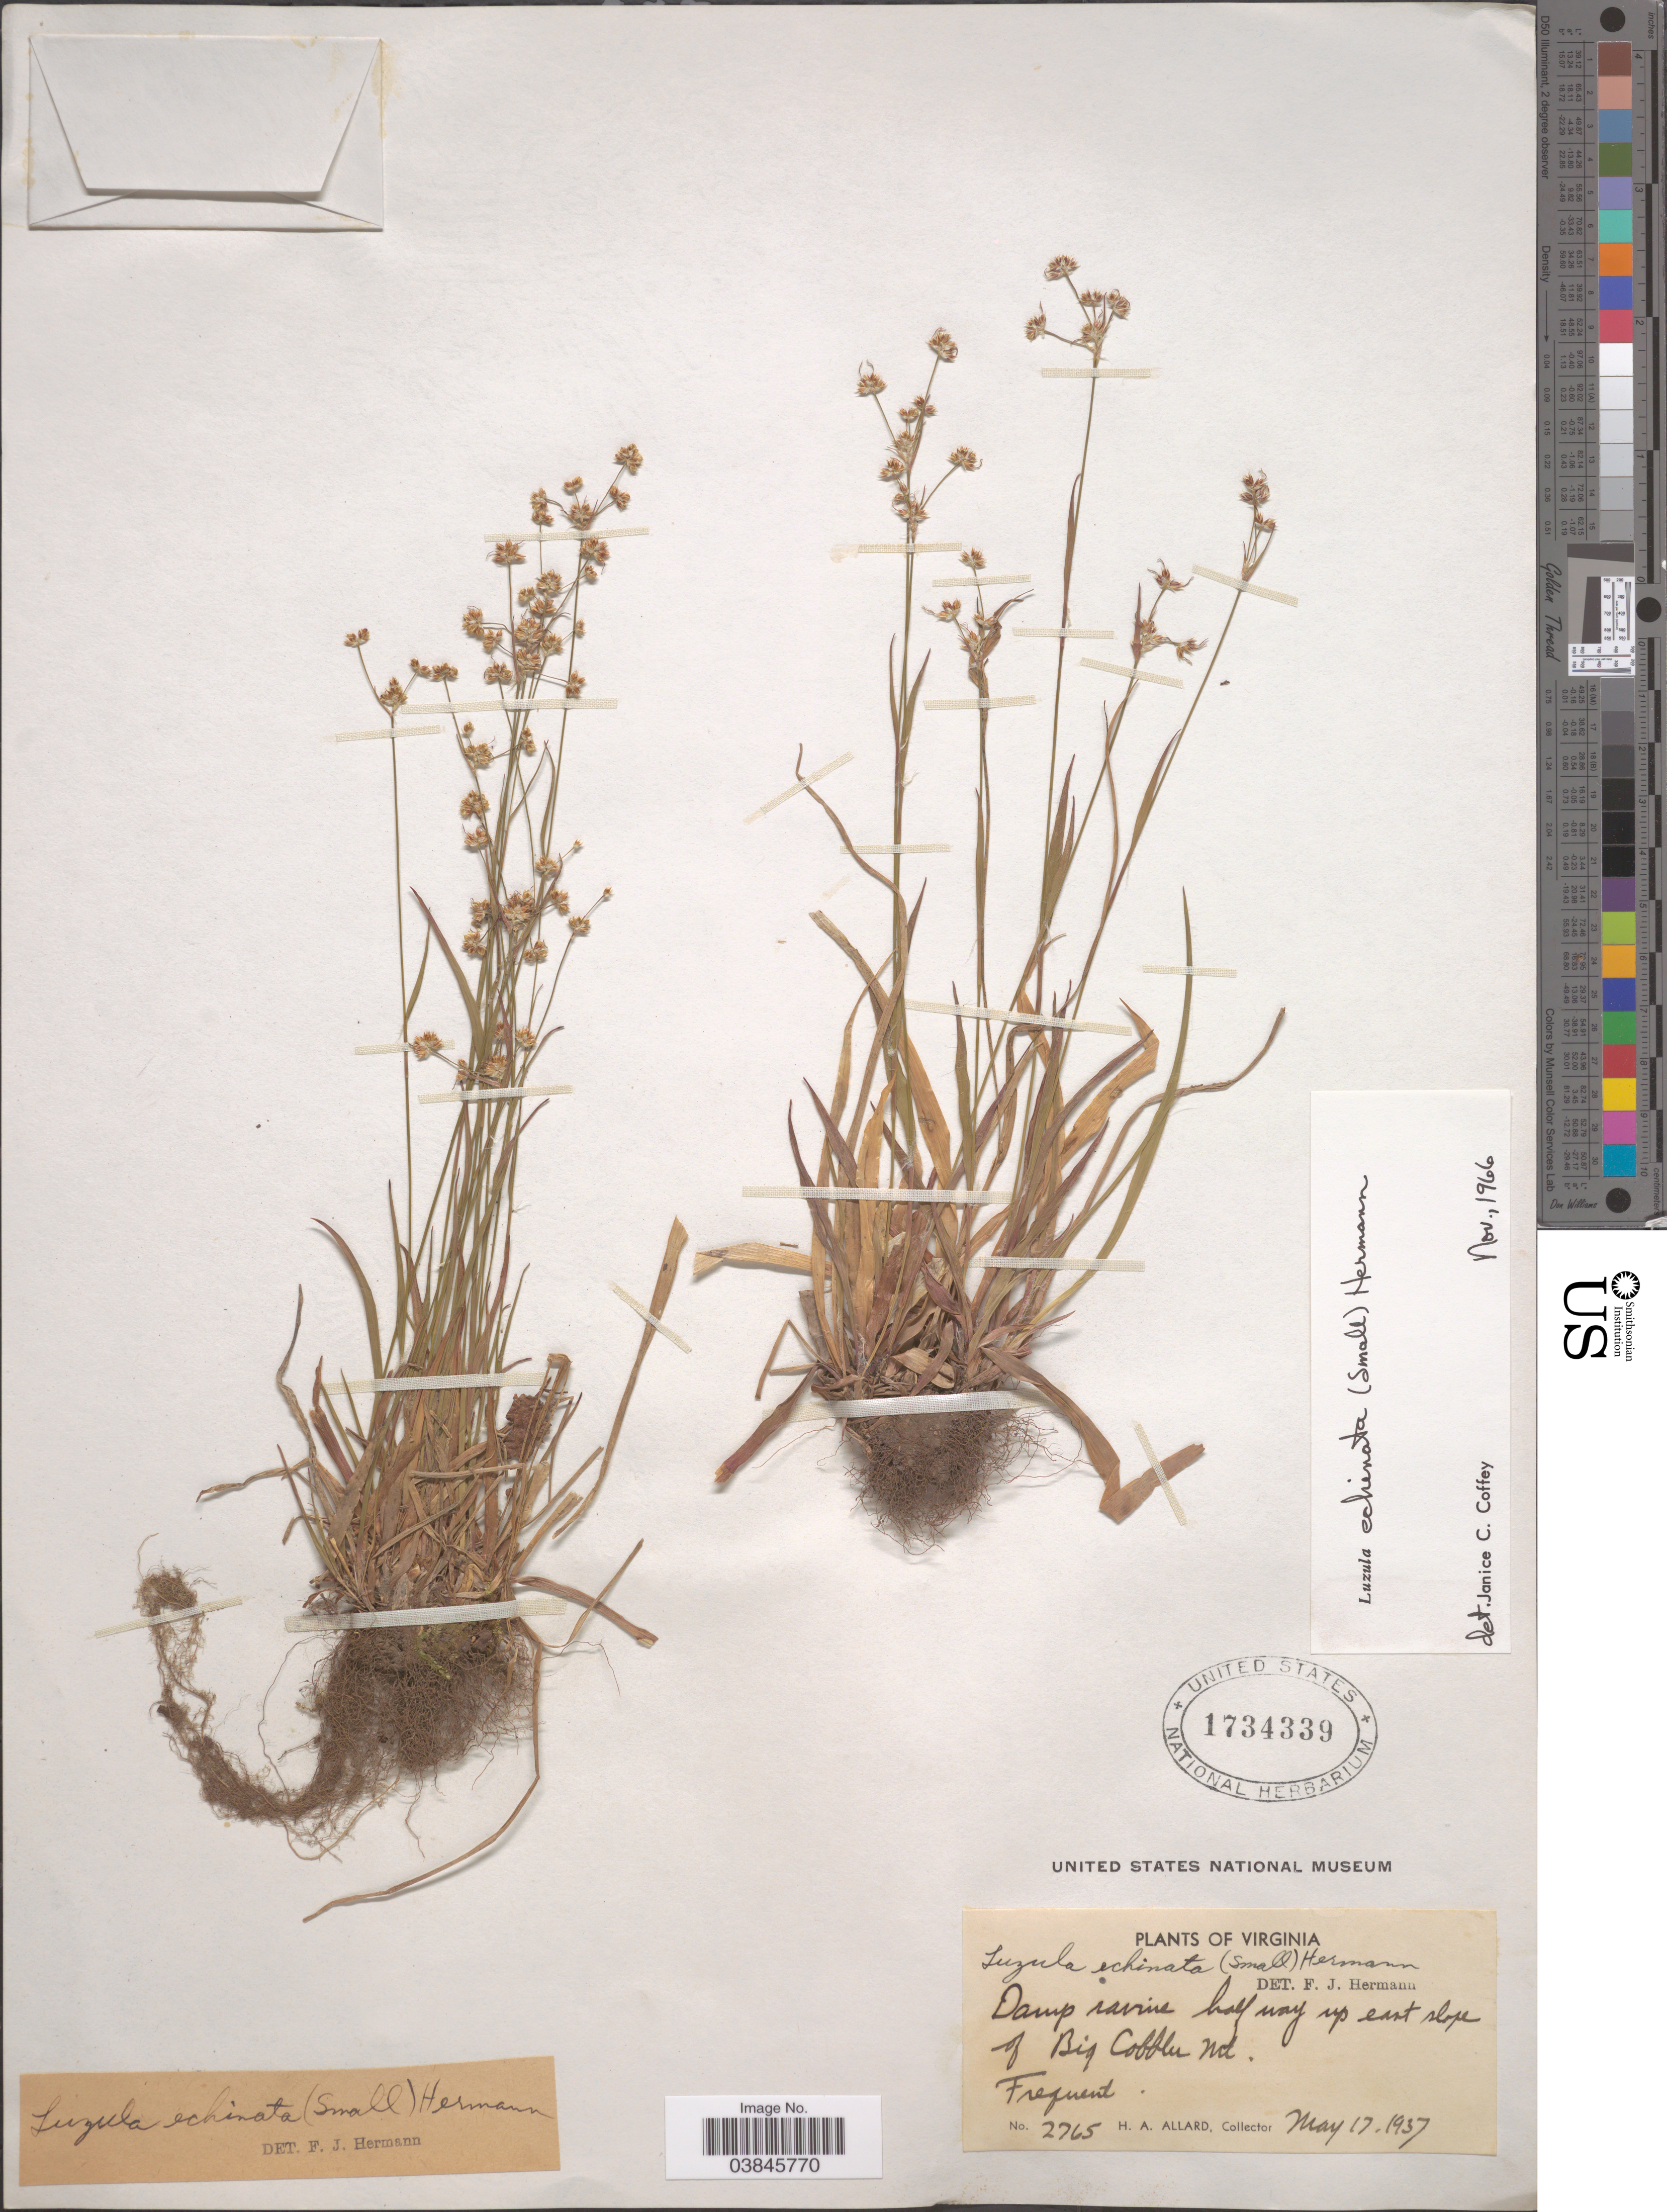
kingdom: Plantae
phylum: Tracheophyta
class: Liliopsida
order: Poales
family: Juncaceae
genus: Luzula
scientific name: Luzula echinata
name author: (Small) F.J. Herm.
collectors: H. A. Allard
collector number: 2765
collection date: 1937-05-17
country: United States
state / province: Virginia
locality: Half way up east slope of Big Cobbler Mt.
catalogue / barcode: US 1734339